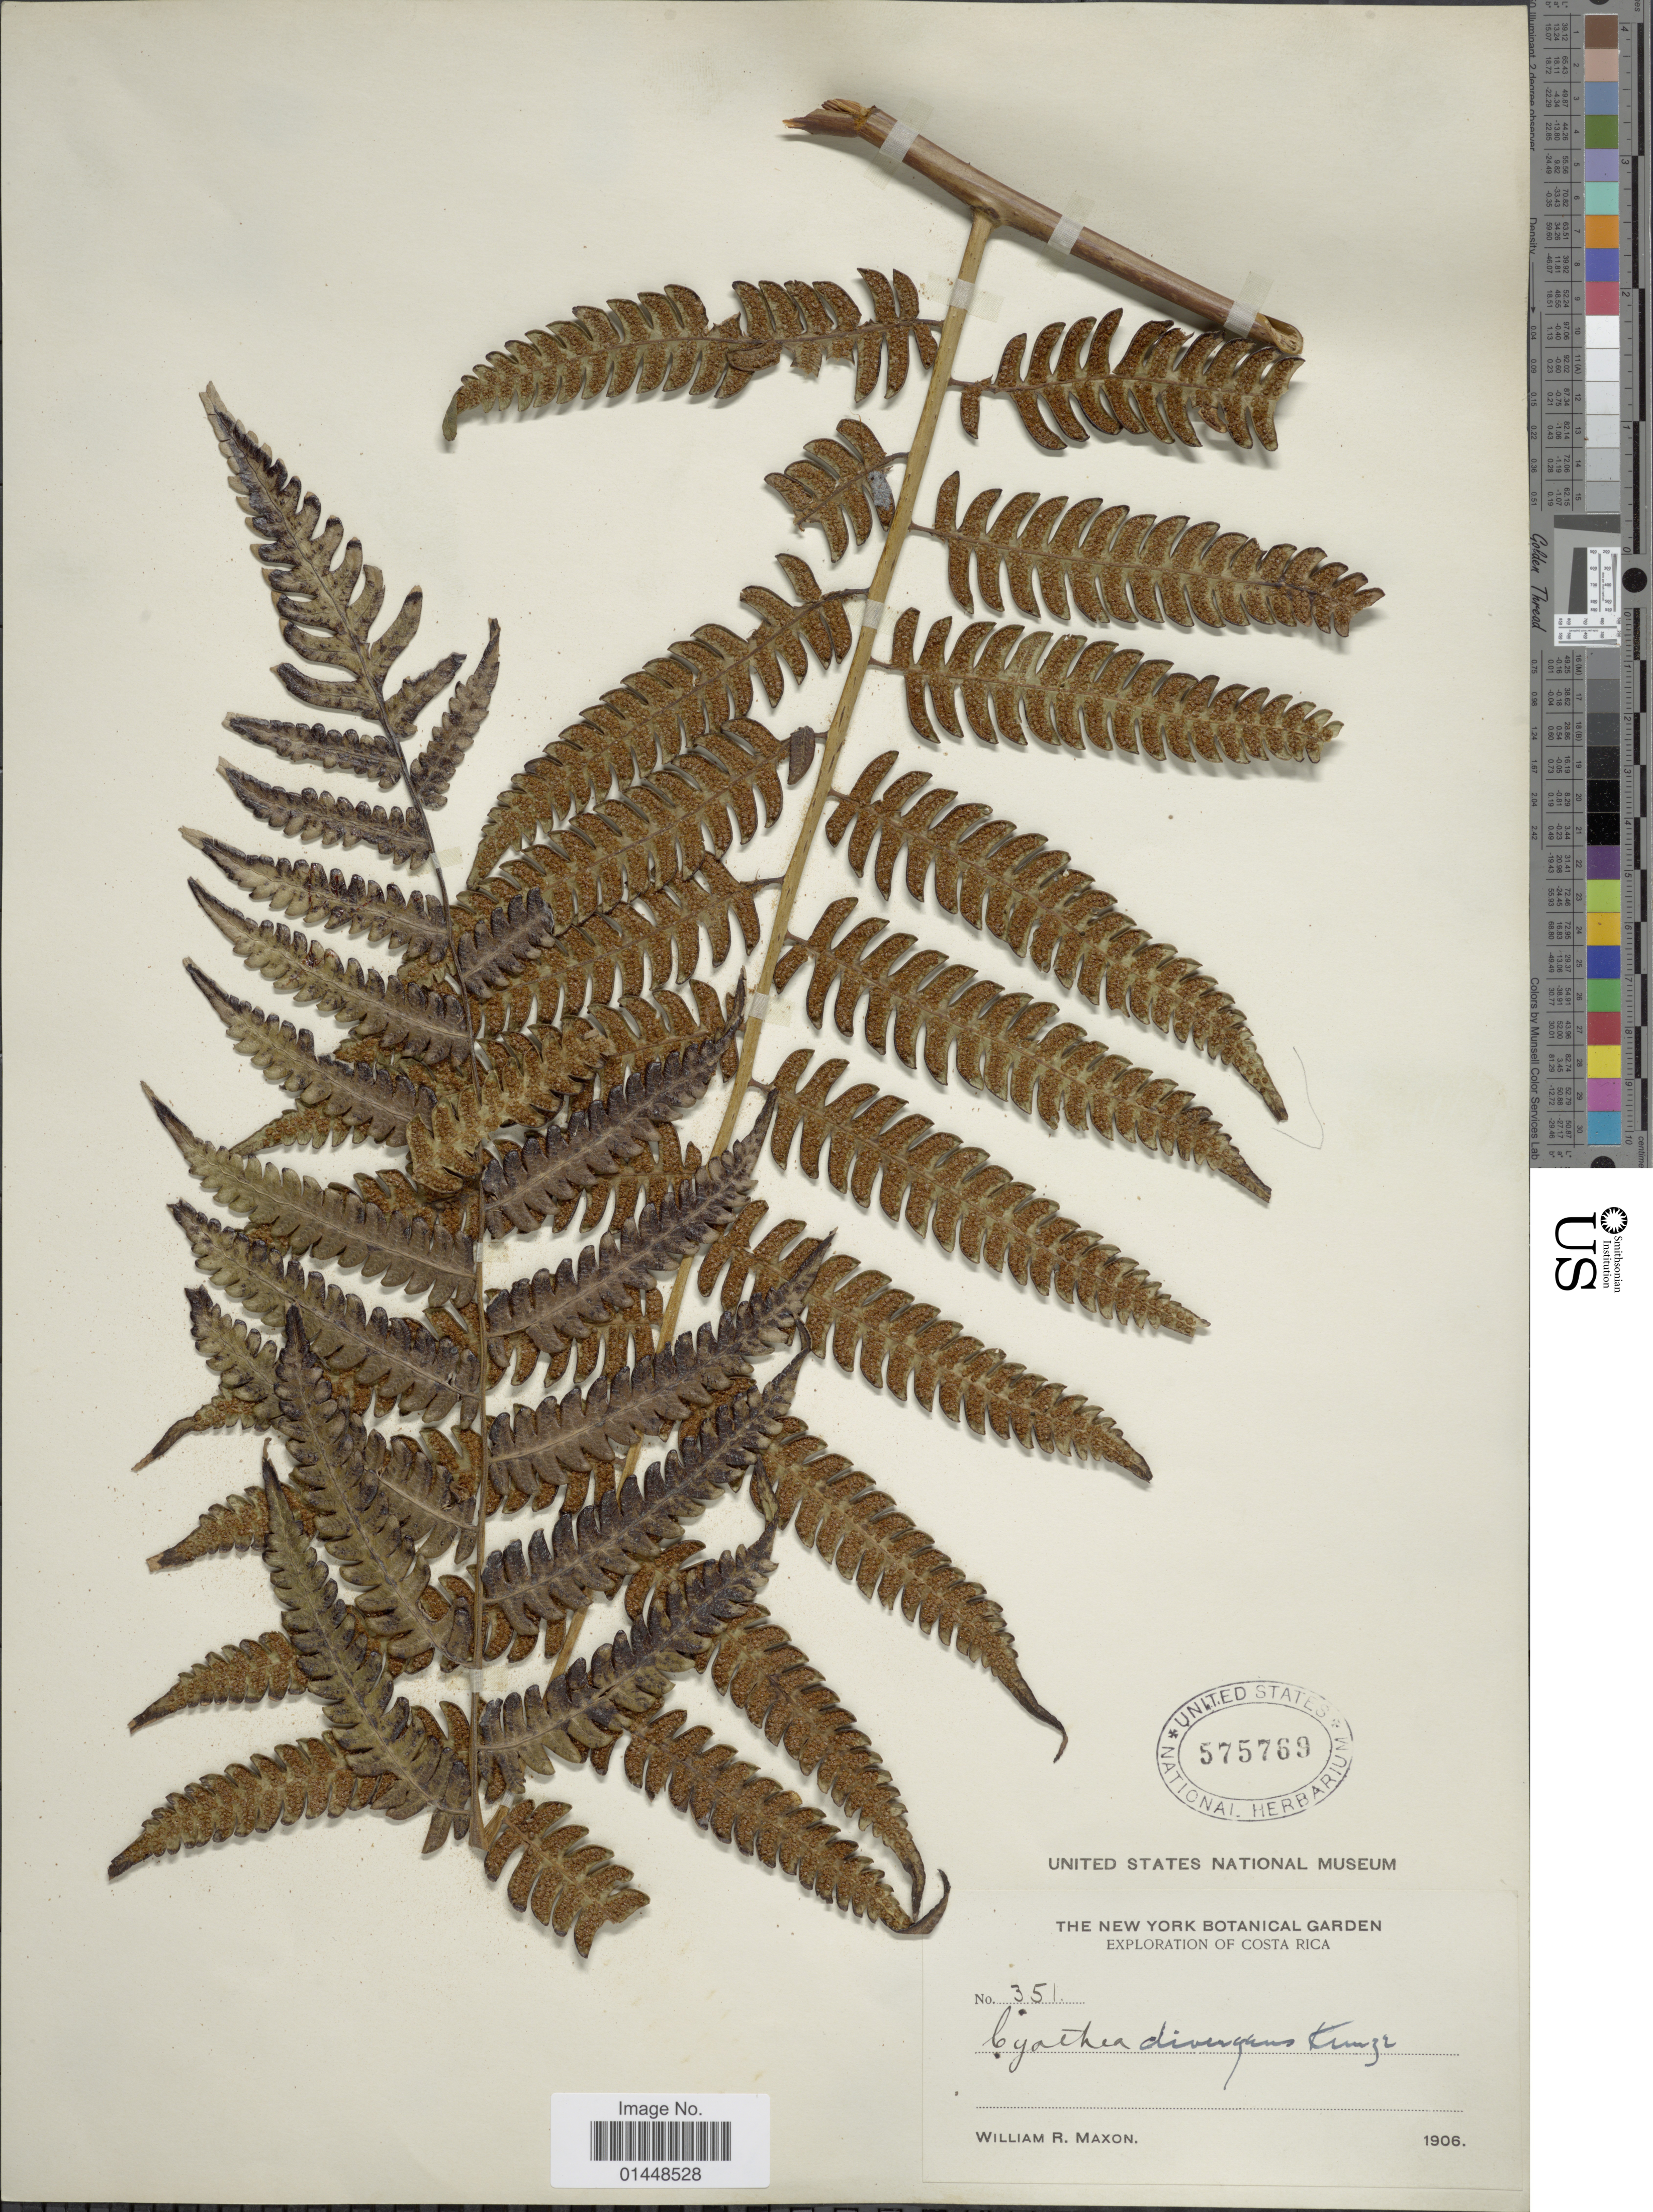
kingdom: Plantae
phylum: Tracheophyta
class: Polypodiopsida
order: Cyatheales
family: Cyatheaceae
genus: Cyathea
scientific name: Cyathea divergens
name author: Kunze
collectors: W. R. Maxon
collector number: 351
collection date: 1906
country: Costa Rica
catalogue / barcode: US 575769